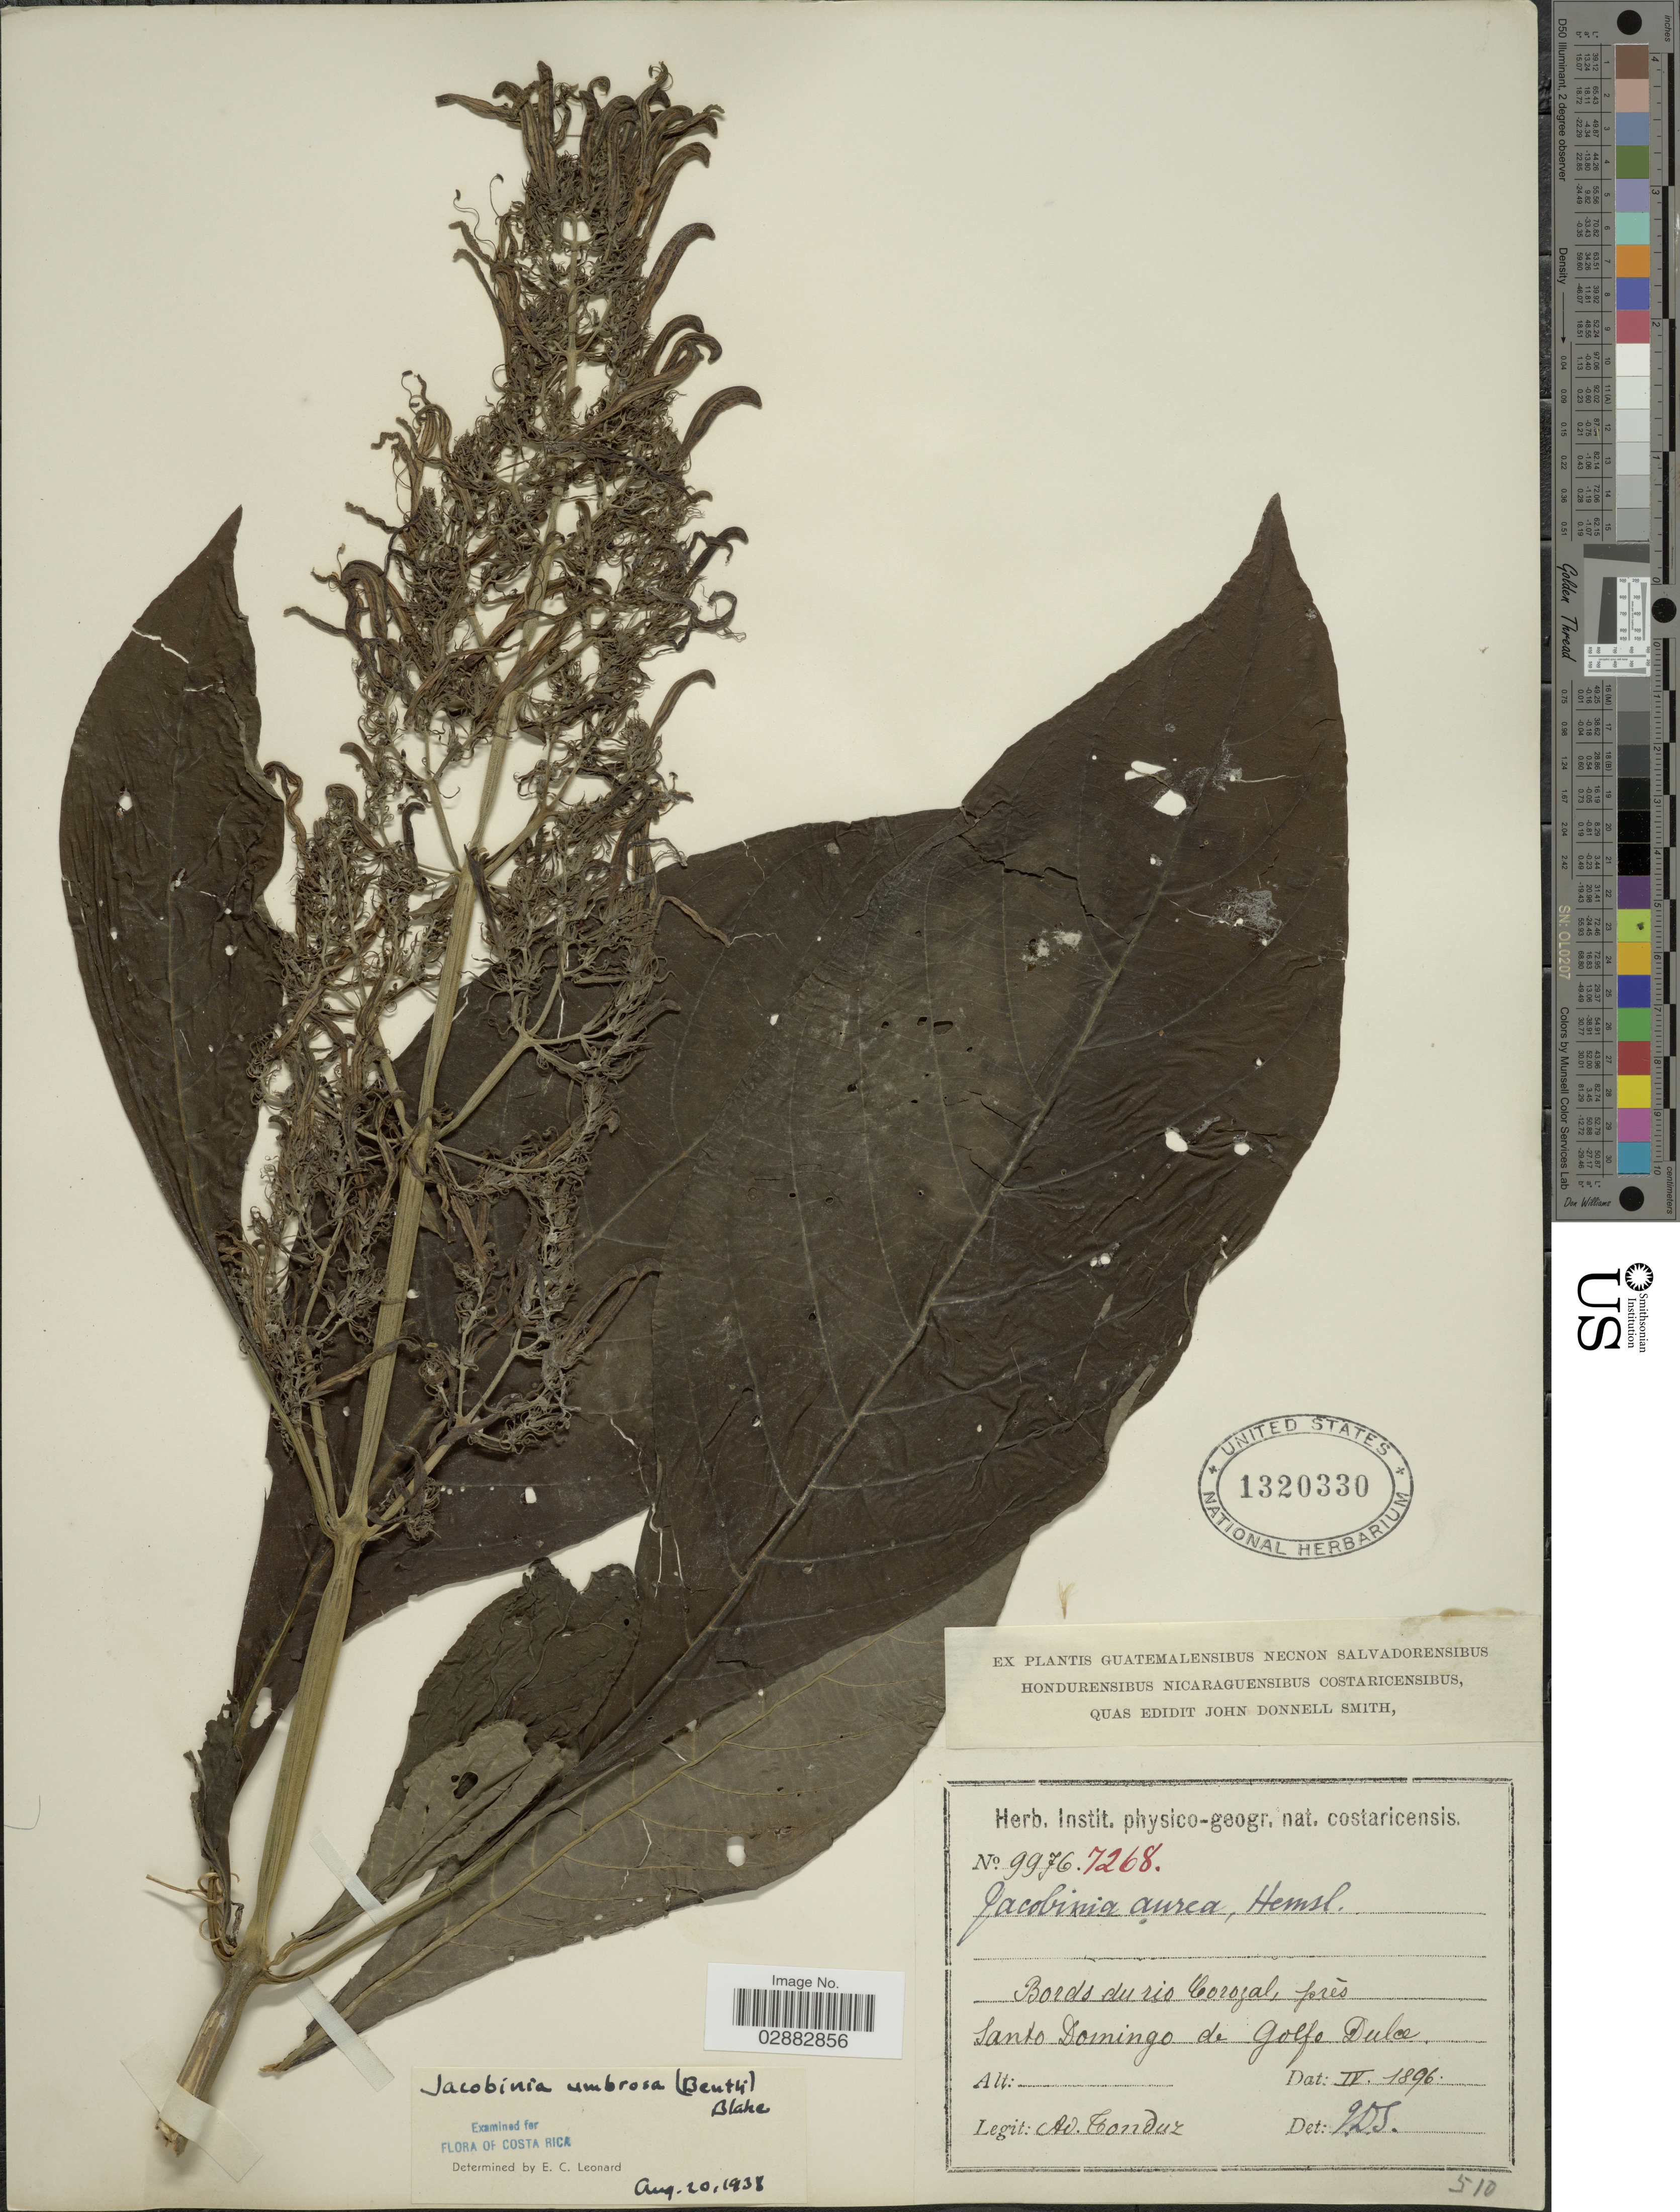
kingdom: Plantae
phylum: Tracheophyta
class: Magnoliopsida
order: Lamiales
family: Acanthaceae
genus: Jacobinia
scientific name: Jacobinia umbrosa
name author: (Benth.) S.F. Blake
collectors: A. Tonduz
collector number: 9976/7268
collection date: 1896-04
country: Costa Rica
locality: Bords du rio Corozal, près Santo Domingo de Golfo Dulce.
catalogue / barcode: US 1320330